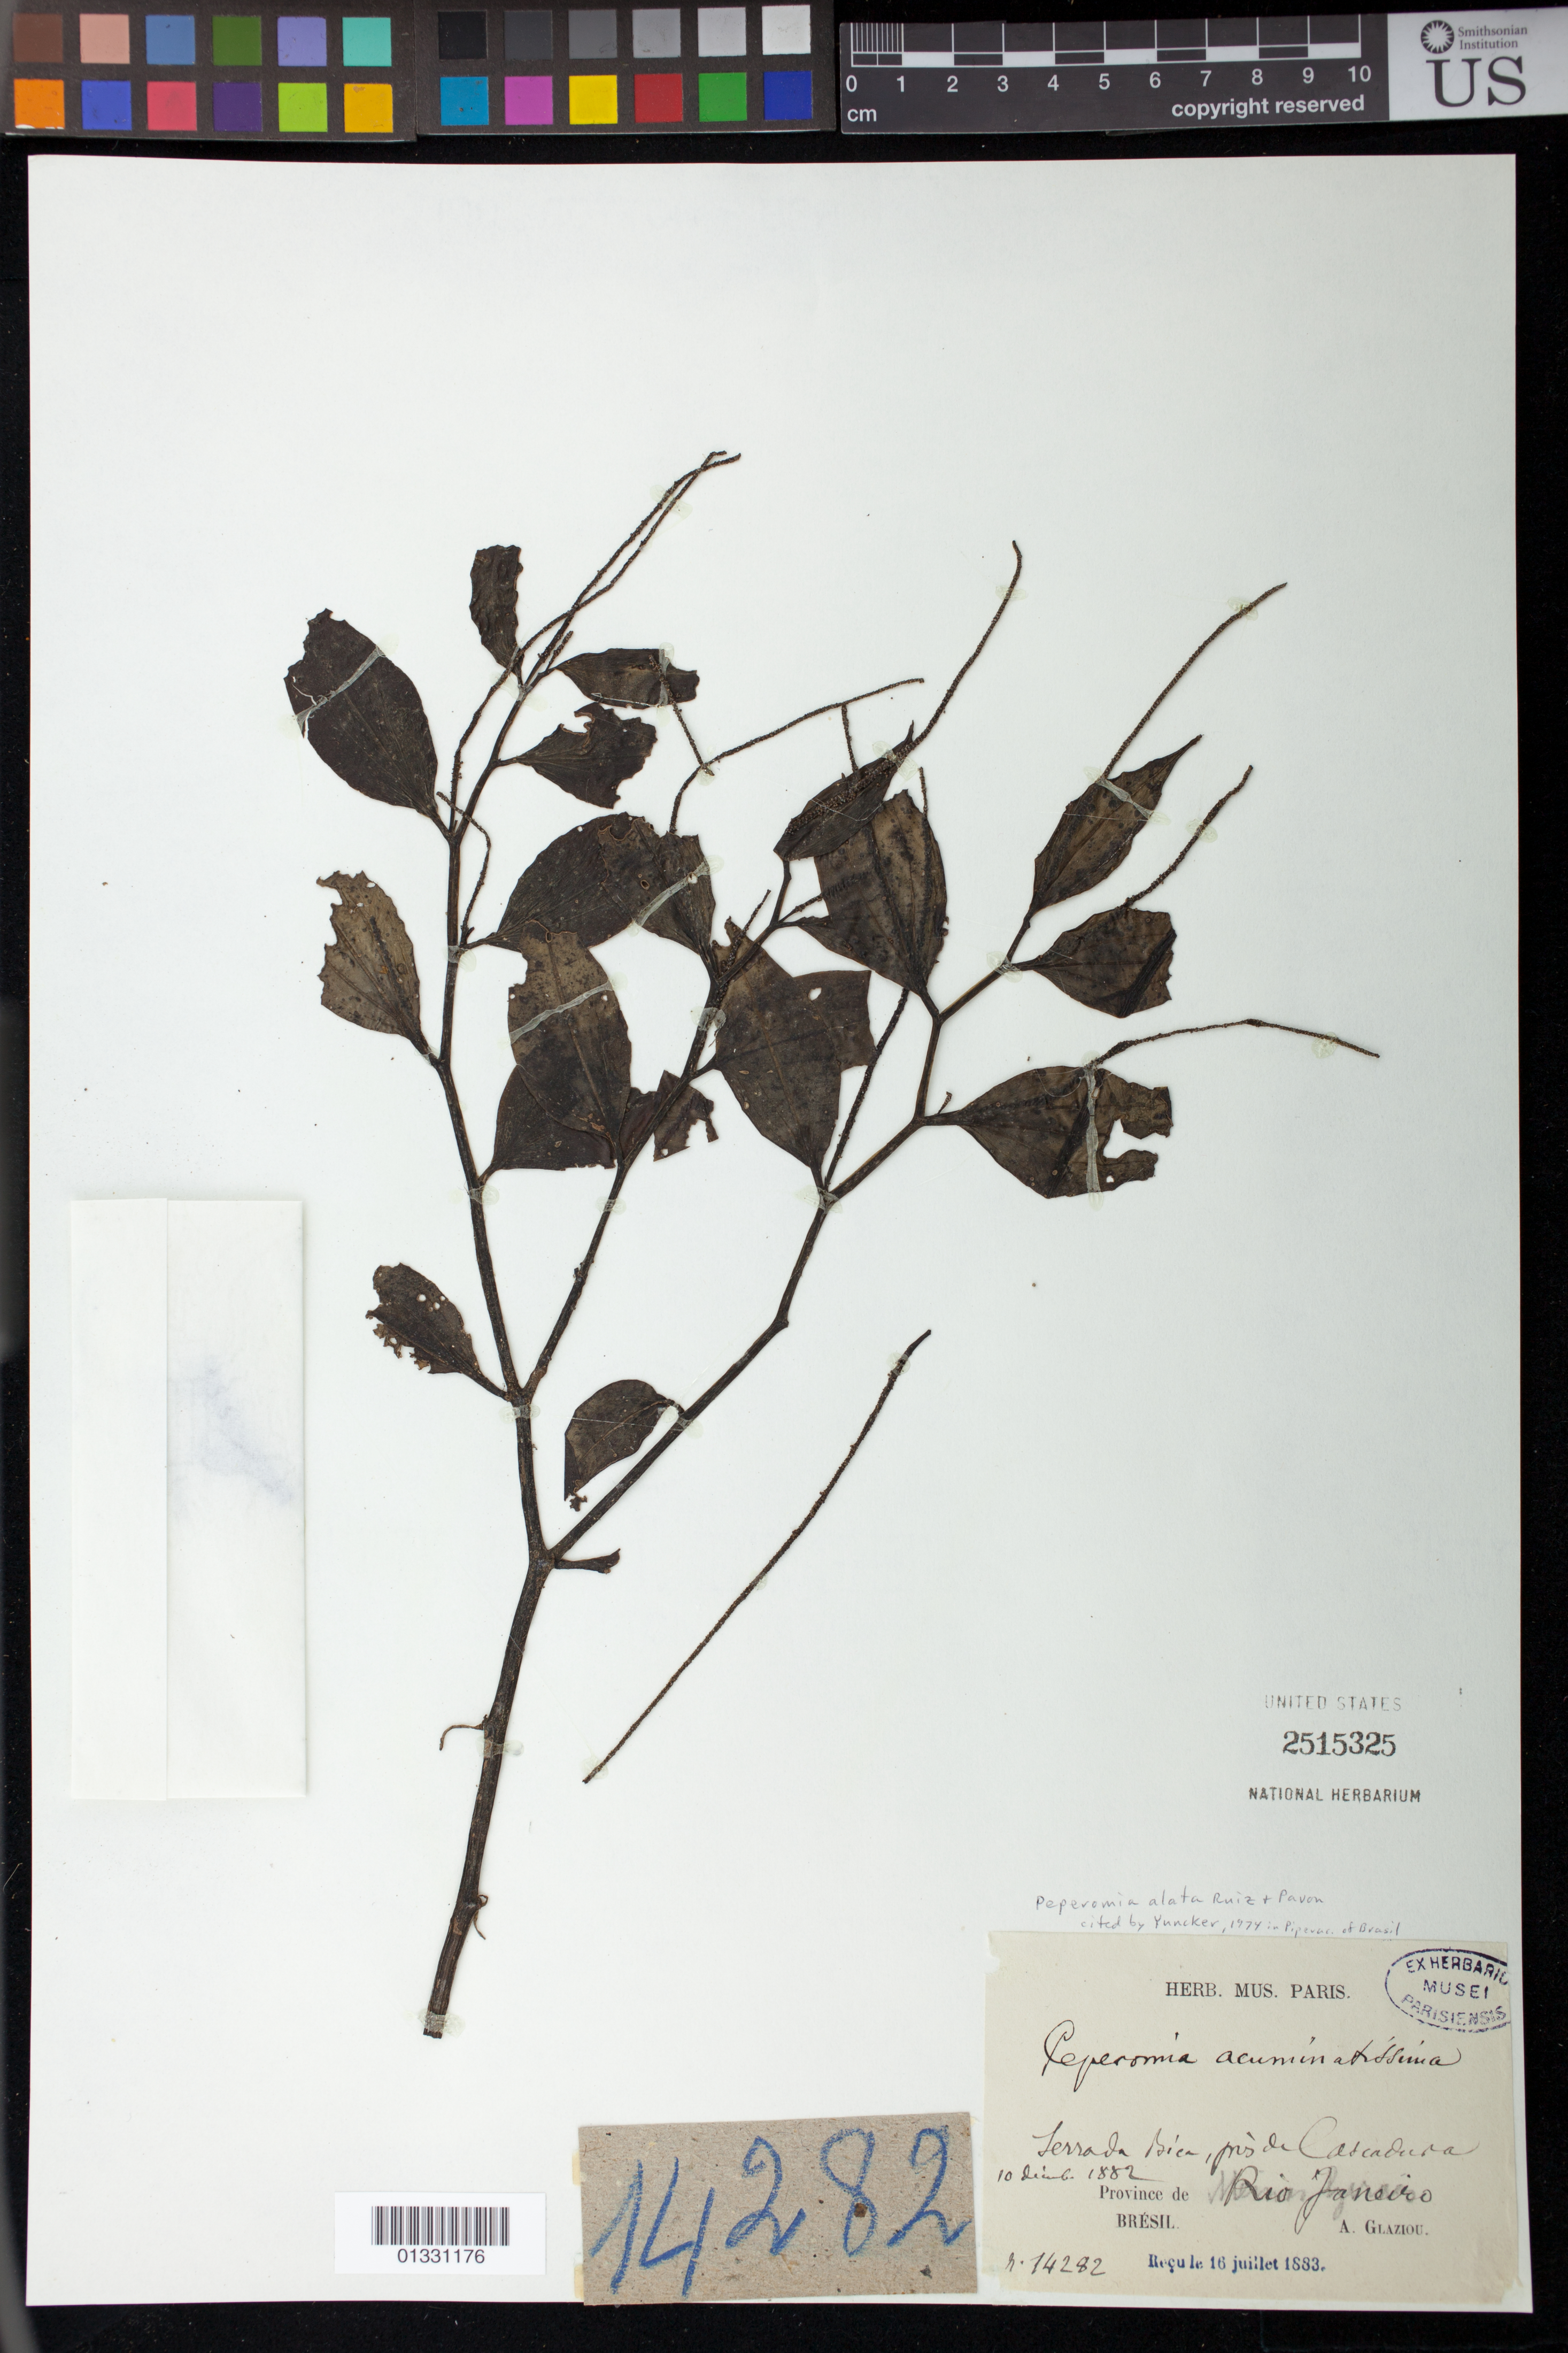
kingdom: Plantae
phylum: Tracheophyta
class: Magnoliopsida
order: Piperales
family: Piperaceae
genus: Peperomia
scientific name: Peperomia alata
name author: Ruiz & Pav.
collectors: A. F. M. Glaziou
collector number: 14282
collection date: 1882-12-10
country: Brazil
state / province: Rio de Janeiro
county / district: Rio de Janeiro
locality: Serra da Bica, prés de Cascadura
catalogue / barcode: US 2515325